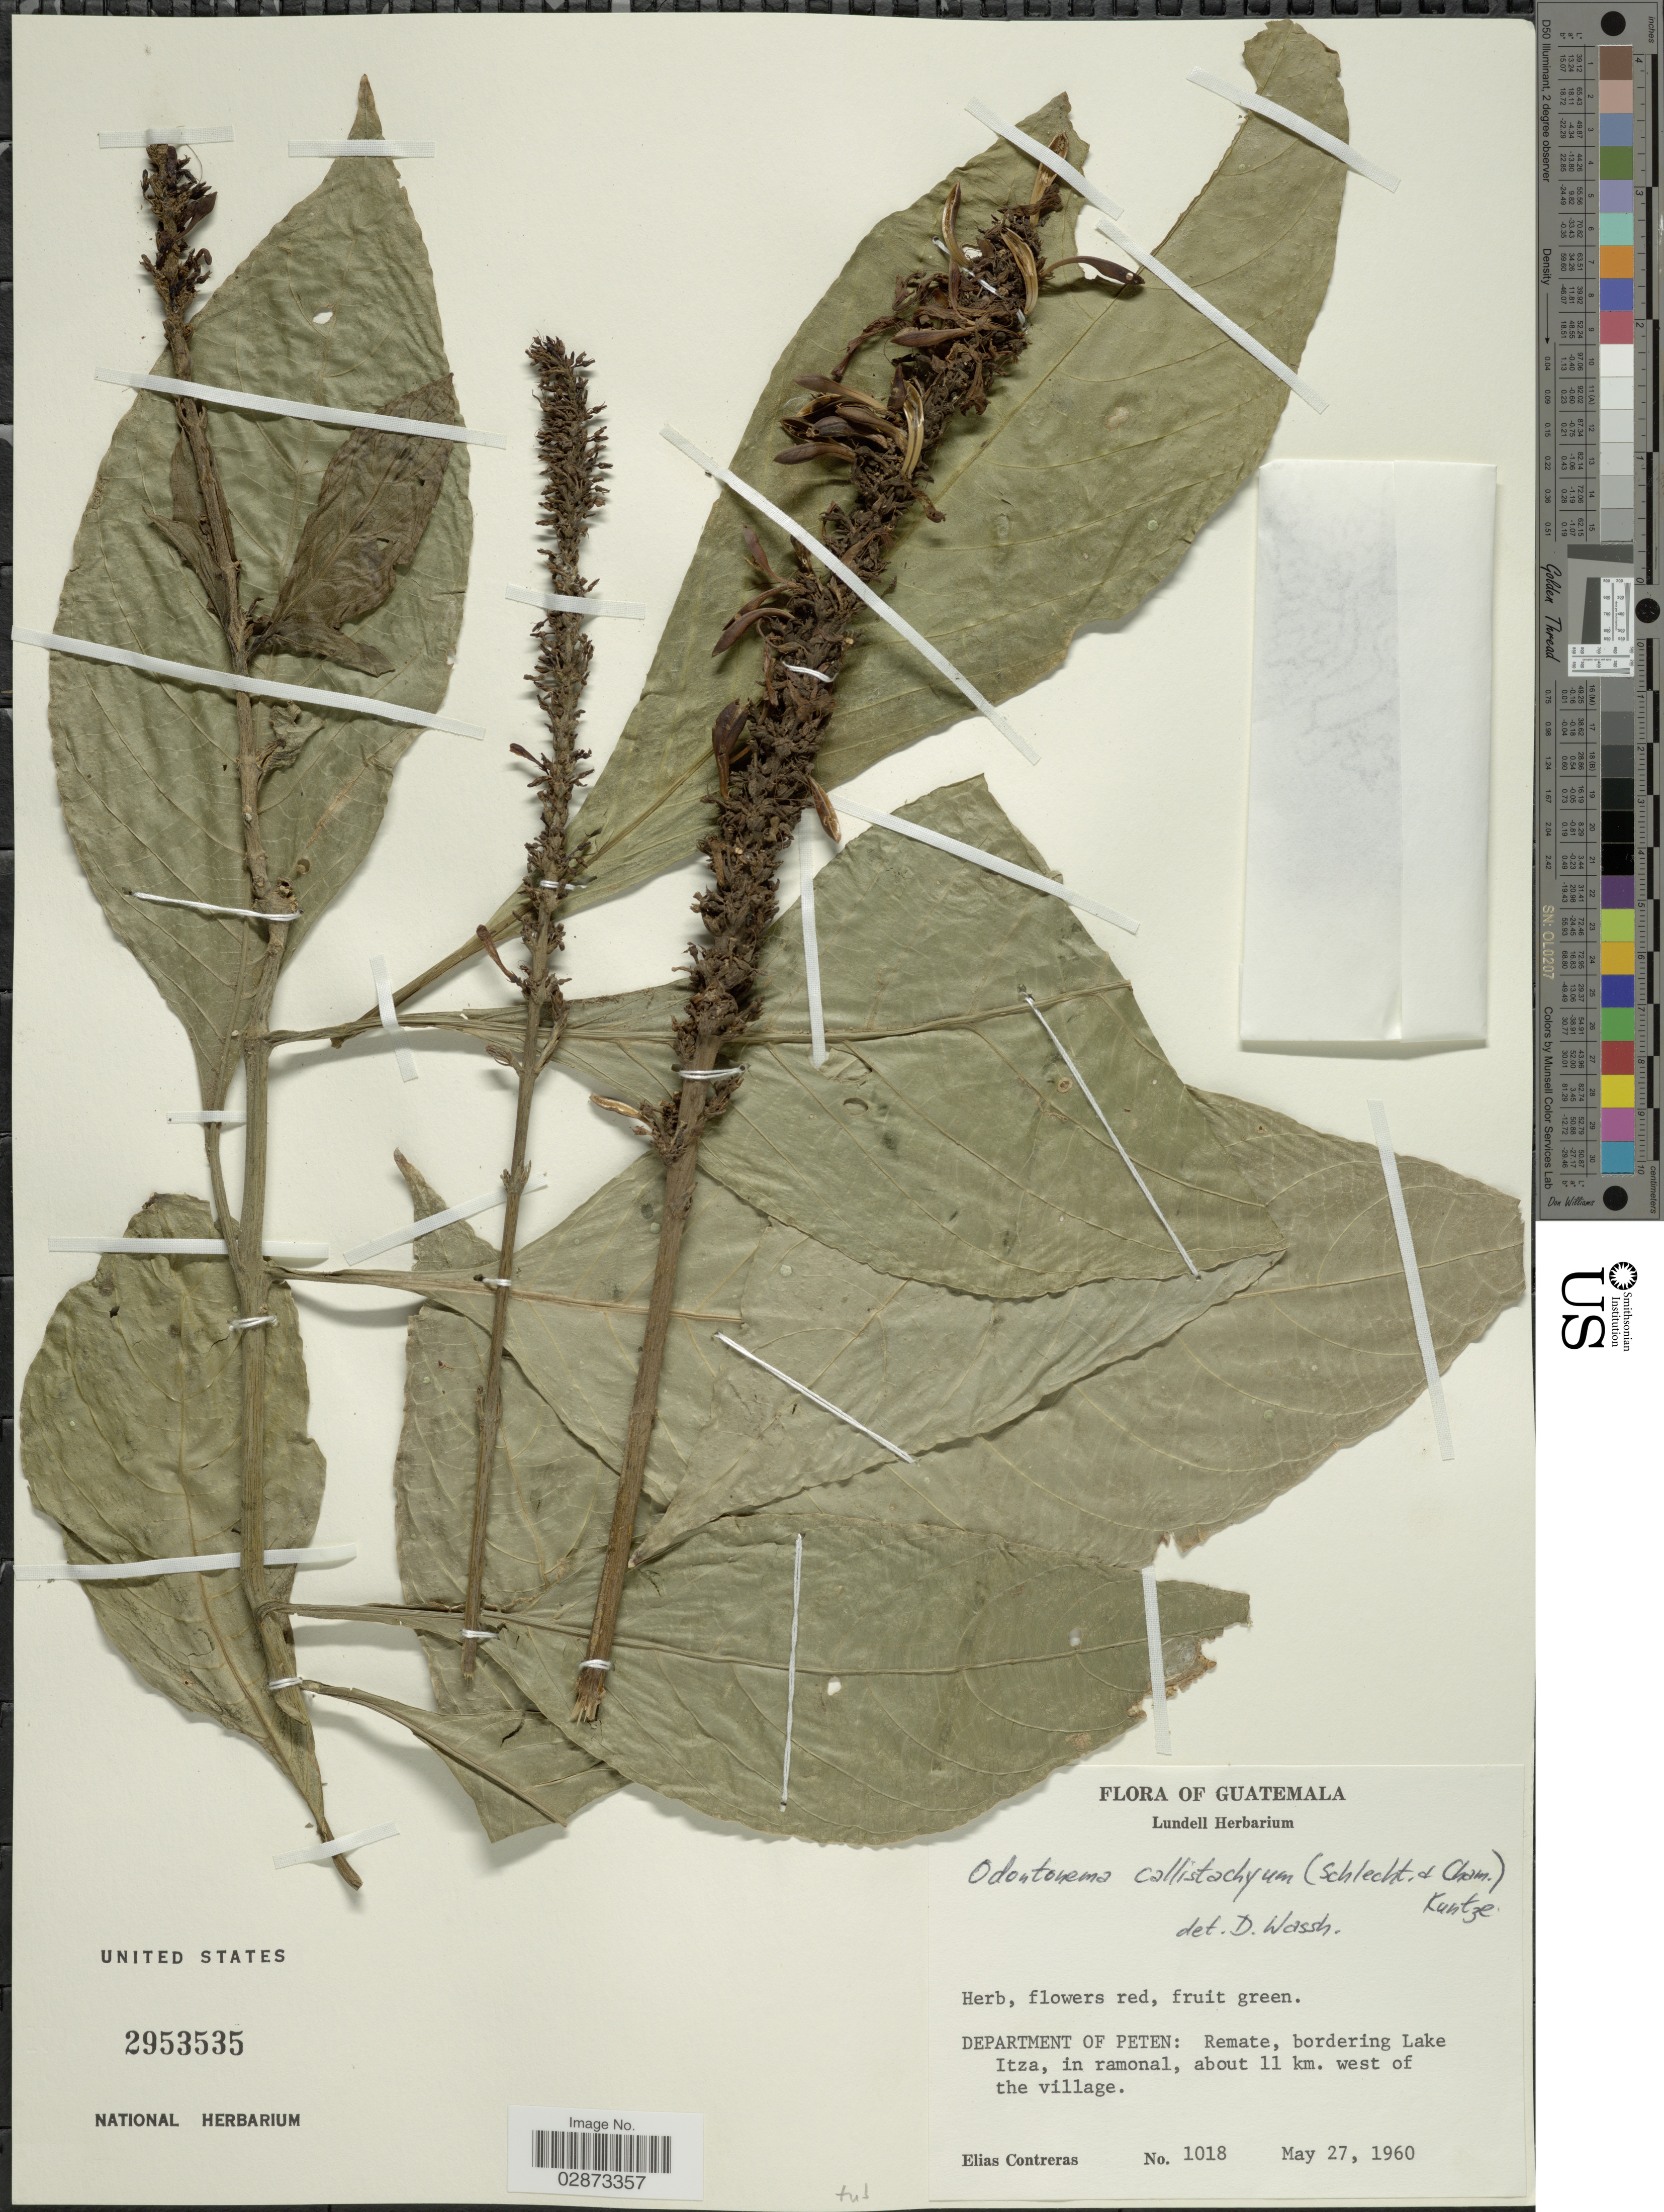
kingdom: Plantae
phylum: Tracheophyta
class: Magnoliopsida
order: Lamiales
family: Acanthaceae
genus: Odontonema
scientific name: Odontonema callistachyum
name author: (Schltdl. & Cham.) Kuntze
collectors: E. Contreras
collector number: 1018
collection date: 1960-05-27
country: Guatemala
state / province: El Petén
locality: Department of Peten: Remate, bordering Lake Itza, in ramonal, about 11 km. west of the village.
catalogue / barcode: US 2953535